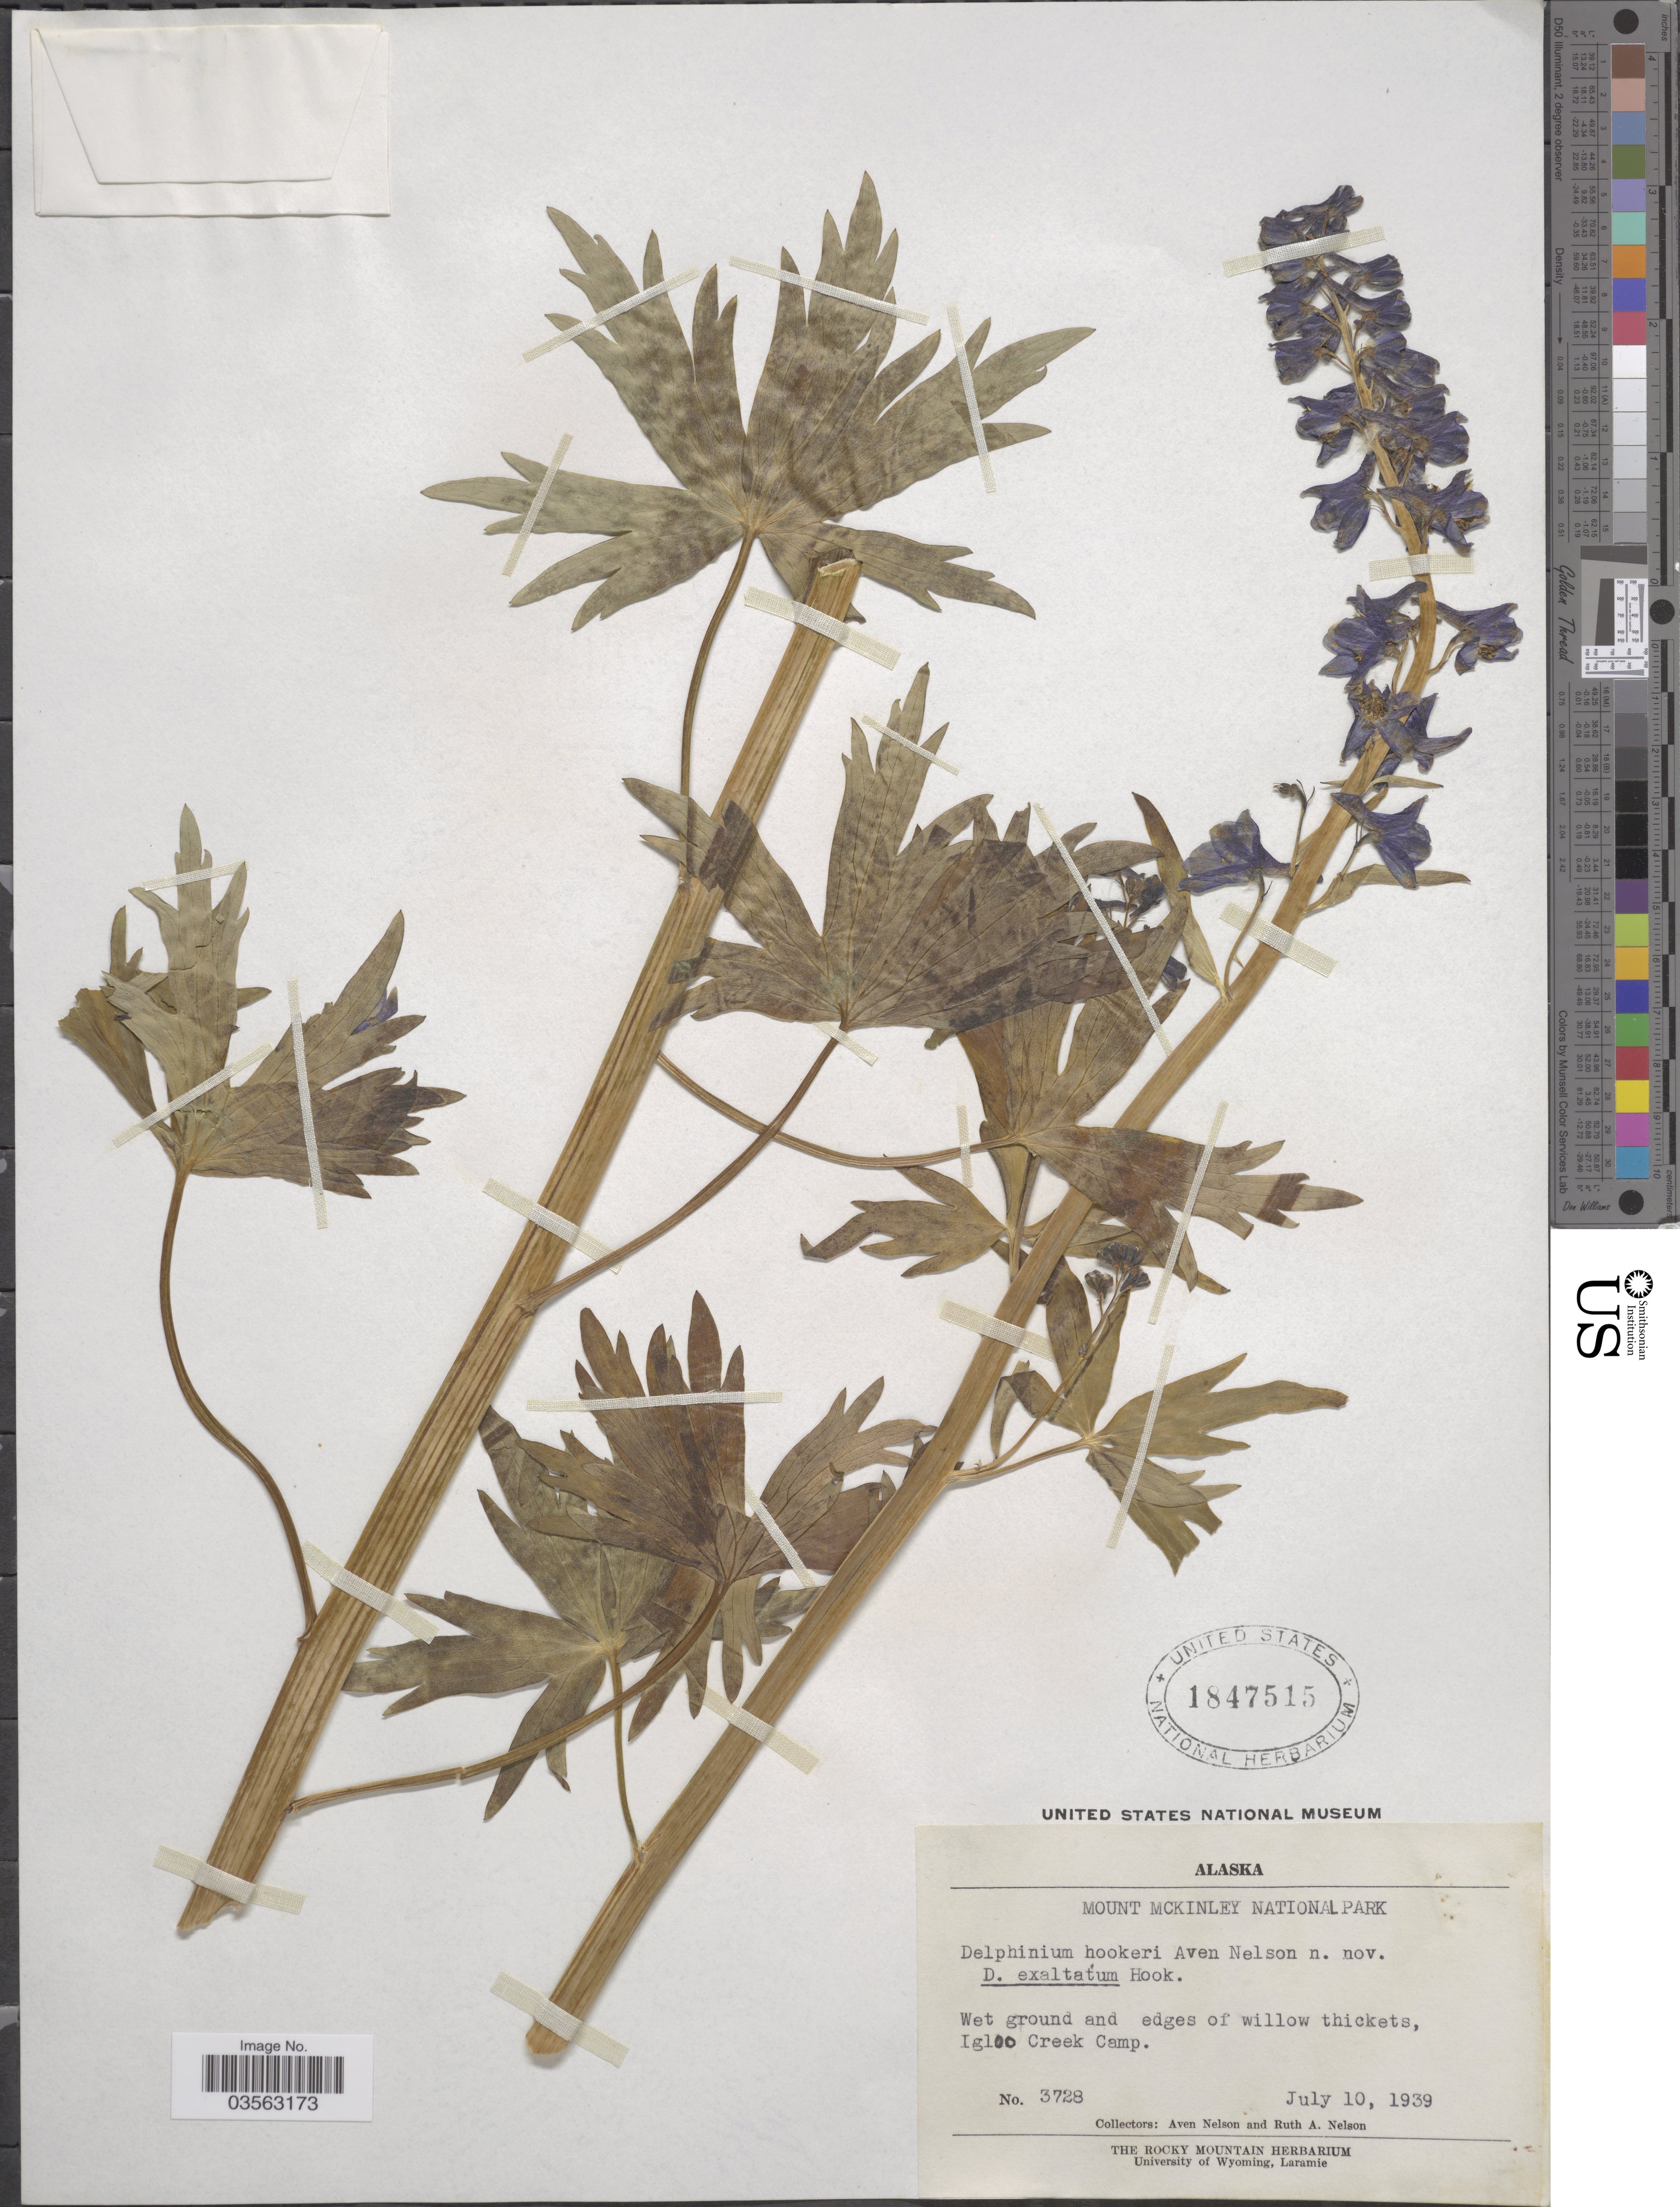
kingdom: Plantae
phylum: Tracheophyta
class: Magnoliopsida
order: Ranunculales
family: Ranunculaceae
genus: Delphinium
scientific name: Delphinium glaucum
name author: S. Watson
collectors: A. Nelson & R. A. Nelson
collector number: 3728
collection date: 1939-07-10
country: United States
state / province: Alaska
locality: Mount McKinley National Park. Igloo Creek Camp.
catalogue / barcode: US 1847515